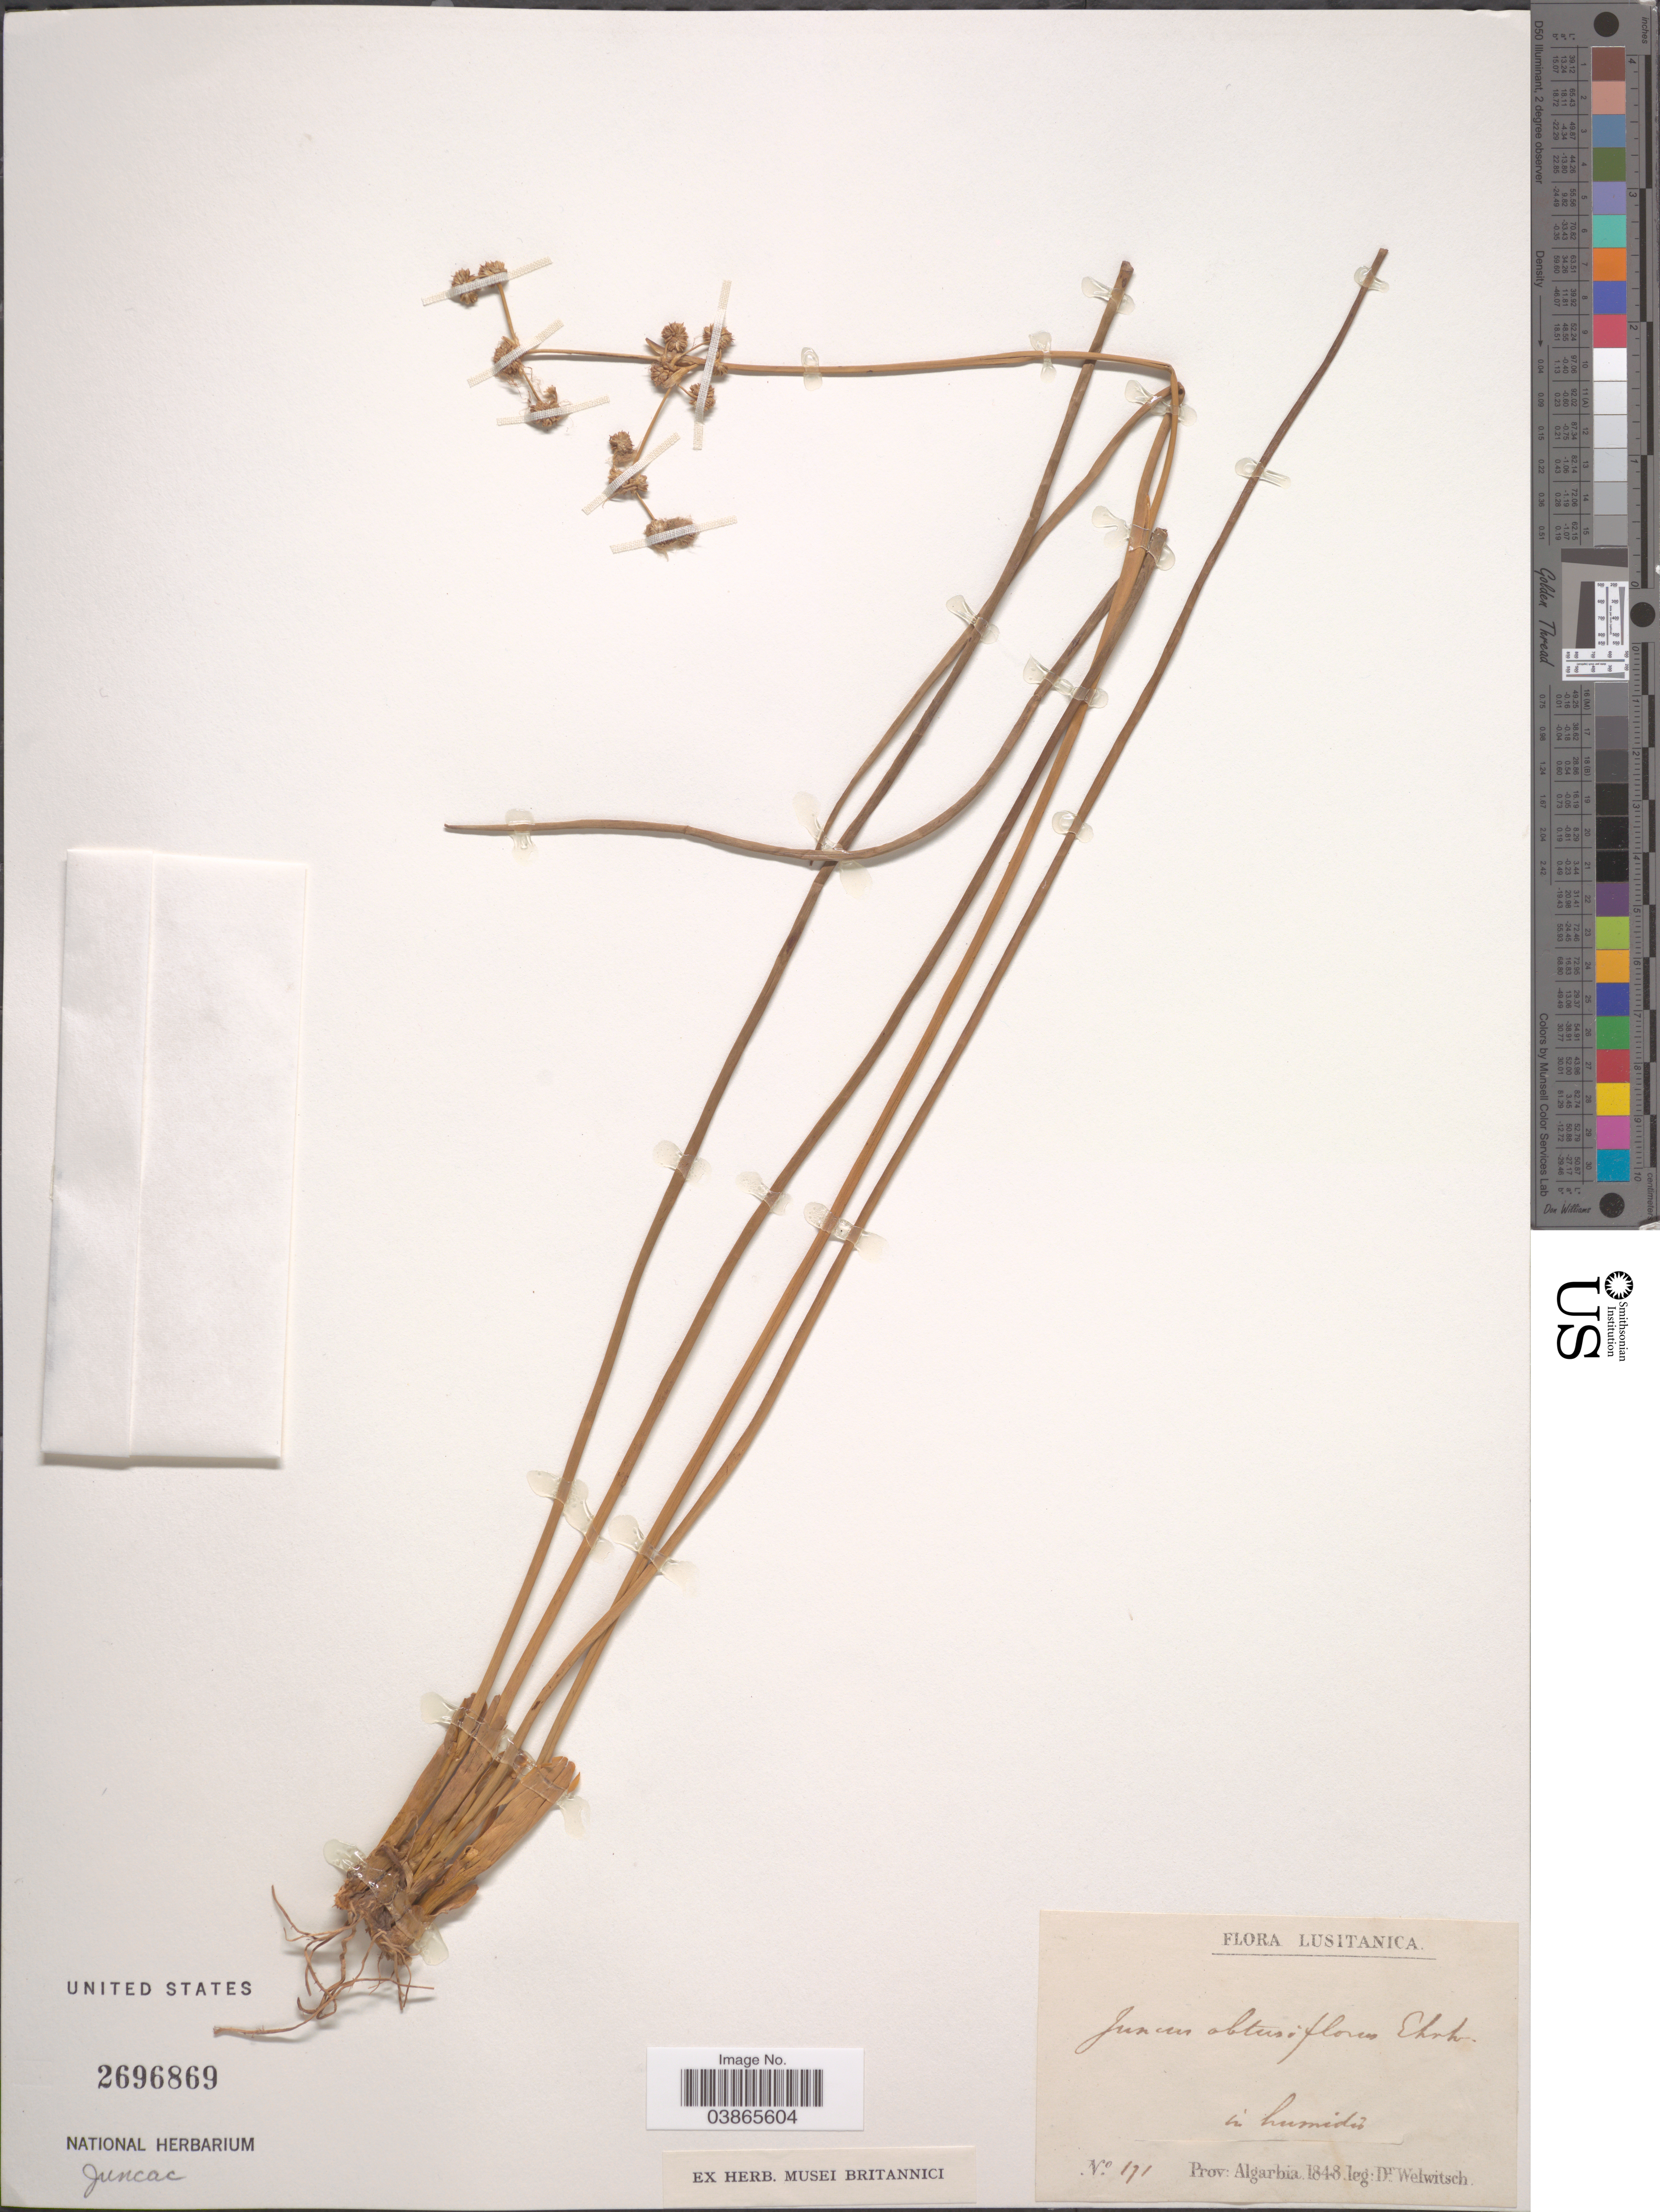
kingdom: Plantae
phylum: Tracheophyta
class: Liliopsida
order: Poales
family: Juncaceae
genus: Juncus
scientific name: Juncus obtusiflorus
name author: Ehrh. ex Hoffm.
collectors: -. Welwitsch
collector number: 171*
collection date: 1848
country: Portugal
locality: Lusitanica. Prov: Algarbia.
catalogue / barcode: US 2696869